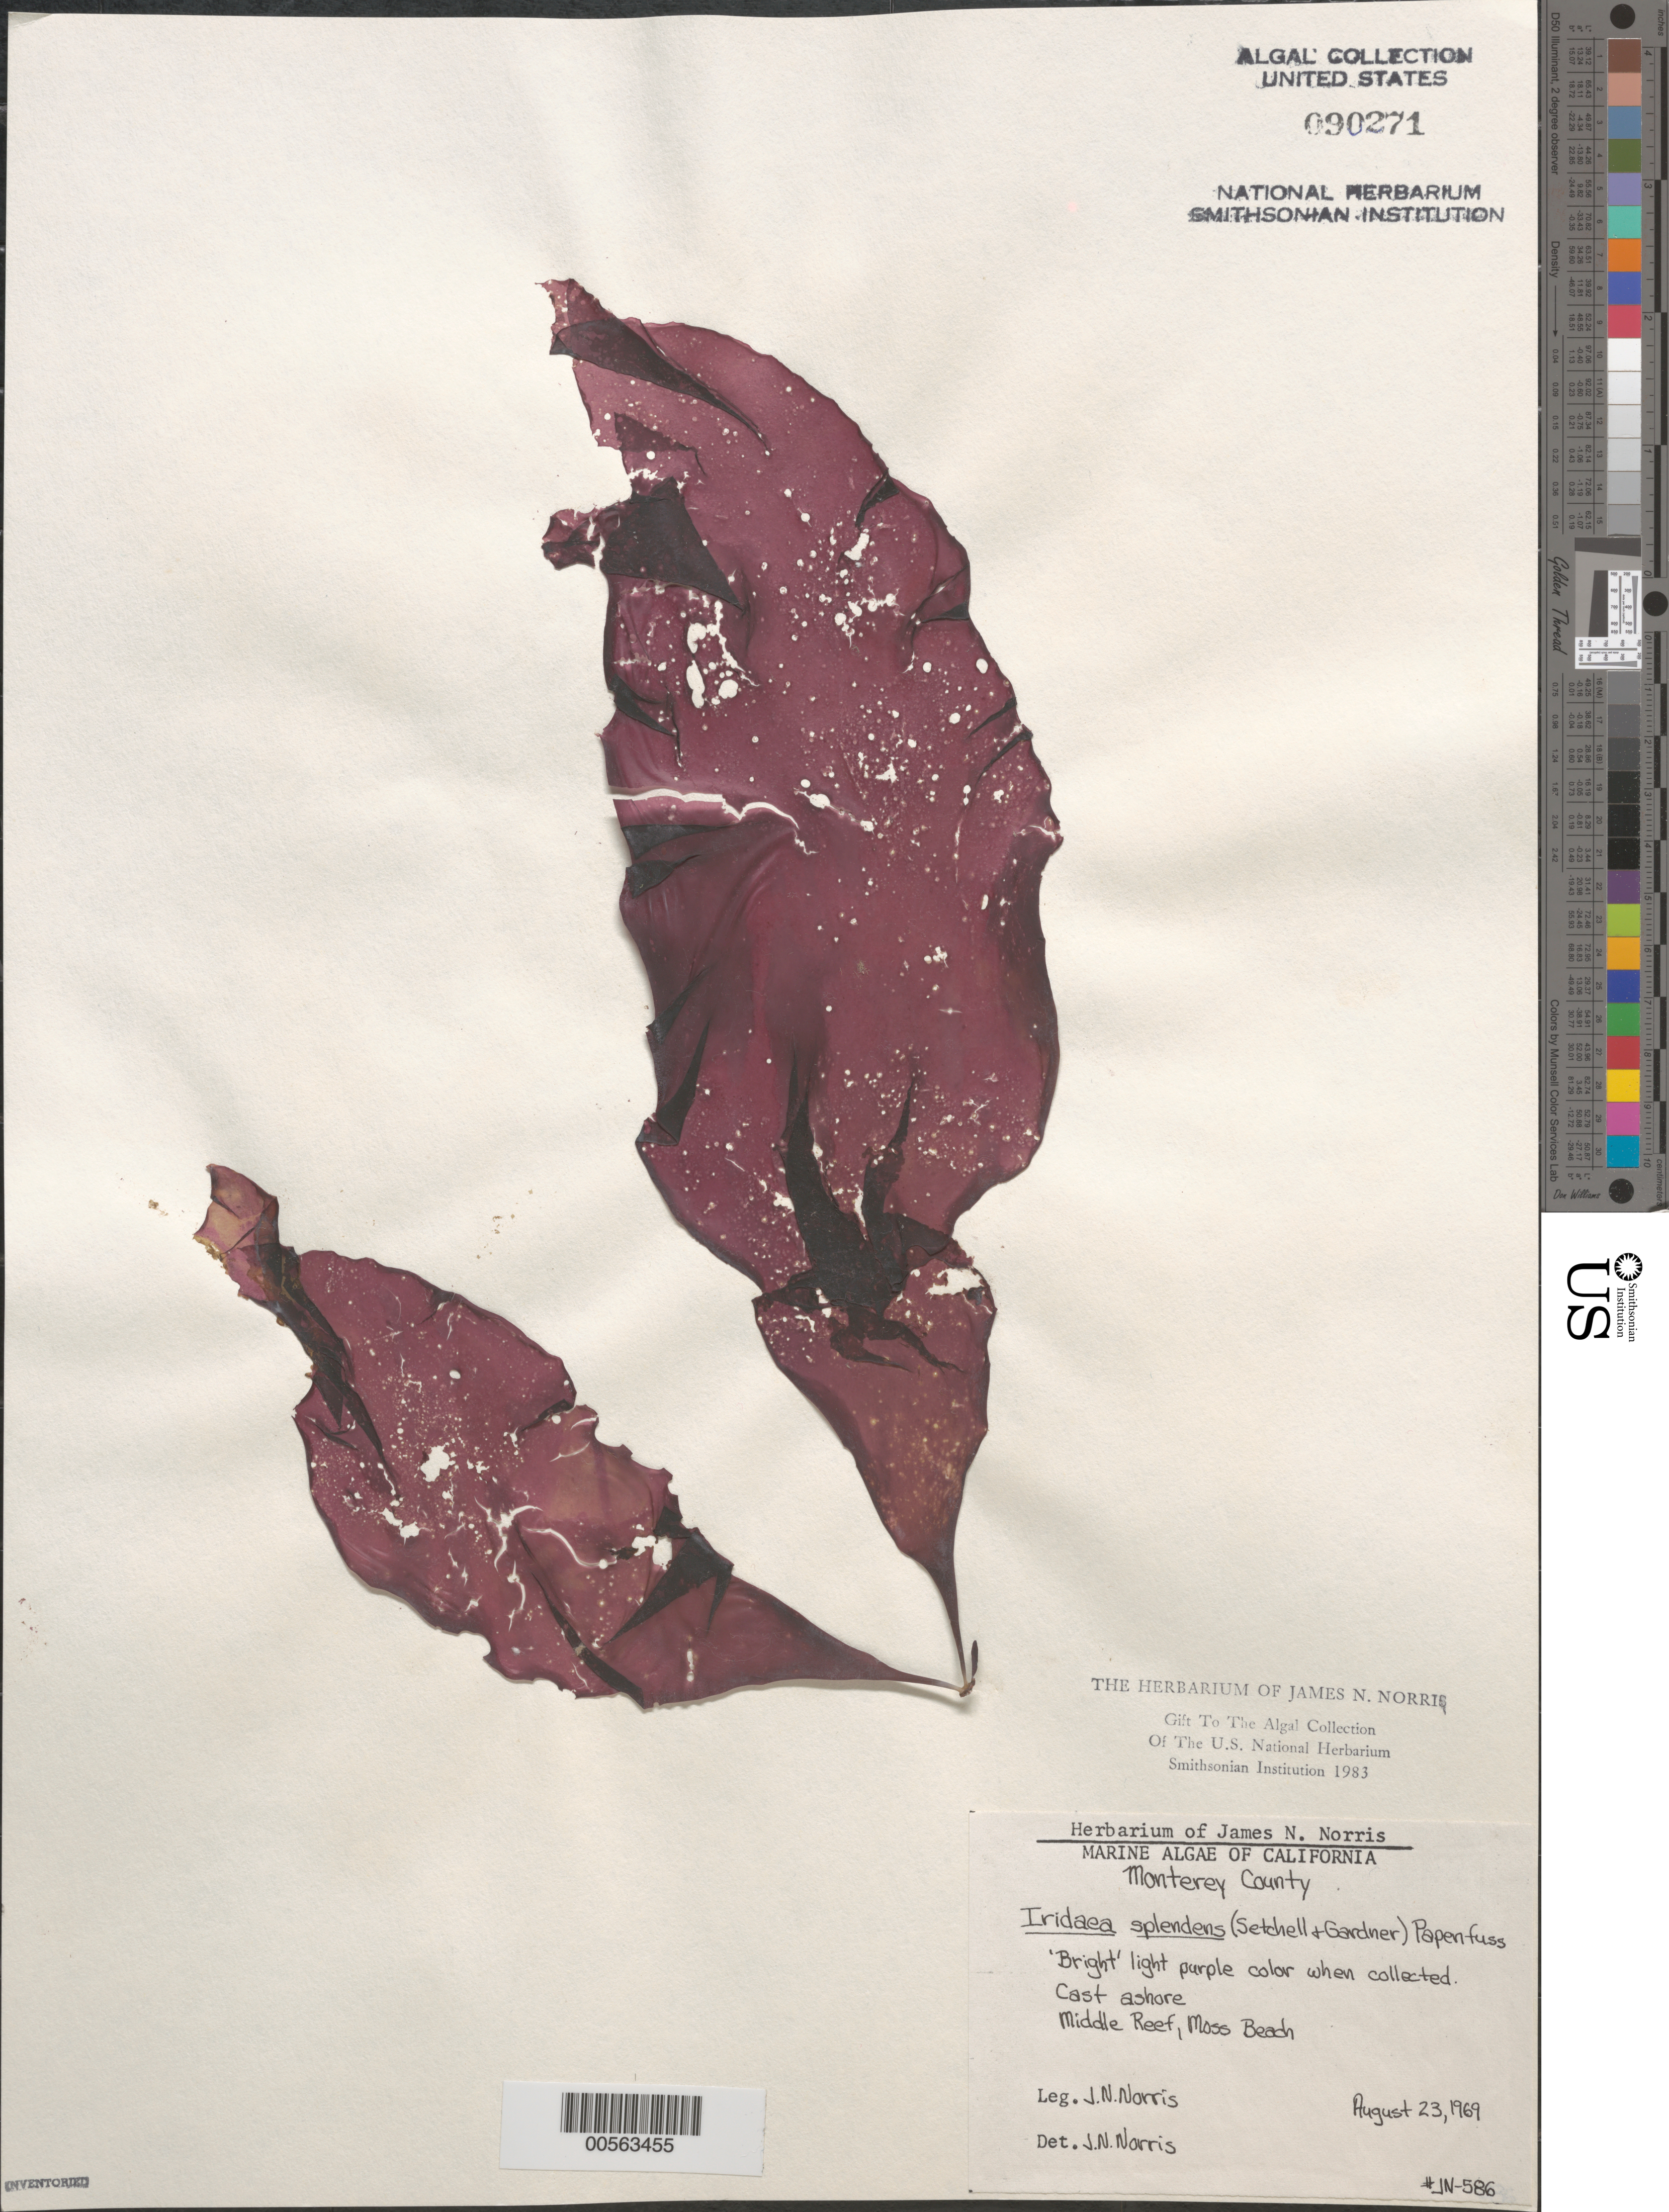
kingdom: Plantae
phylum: Rhodophyta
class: Florideophyceae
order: Gigartinales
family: Gigartinaceae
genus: Mazzaella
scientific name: Mazzaella splendens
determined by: Algae name updating Project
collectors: J. N. Norris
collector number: JN-586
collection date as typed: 23 Aug 1969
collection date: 1969-08-23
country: United States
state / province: California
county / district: Monterey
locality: Middle Reef of Moss Beach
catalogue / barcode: US 90271